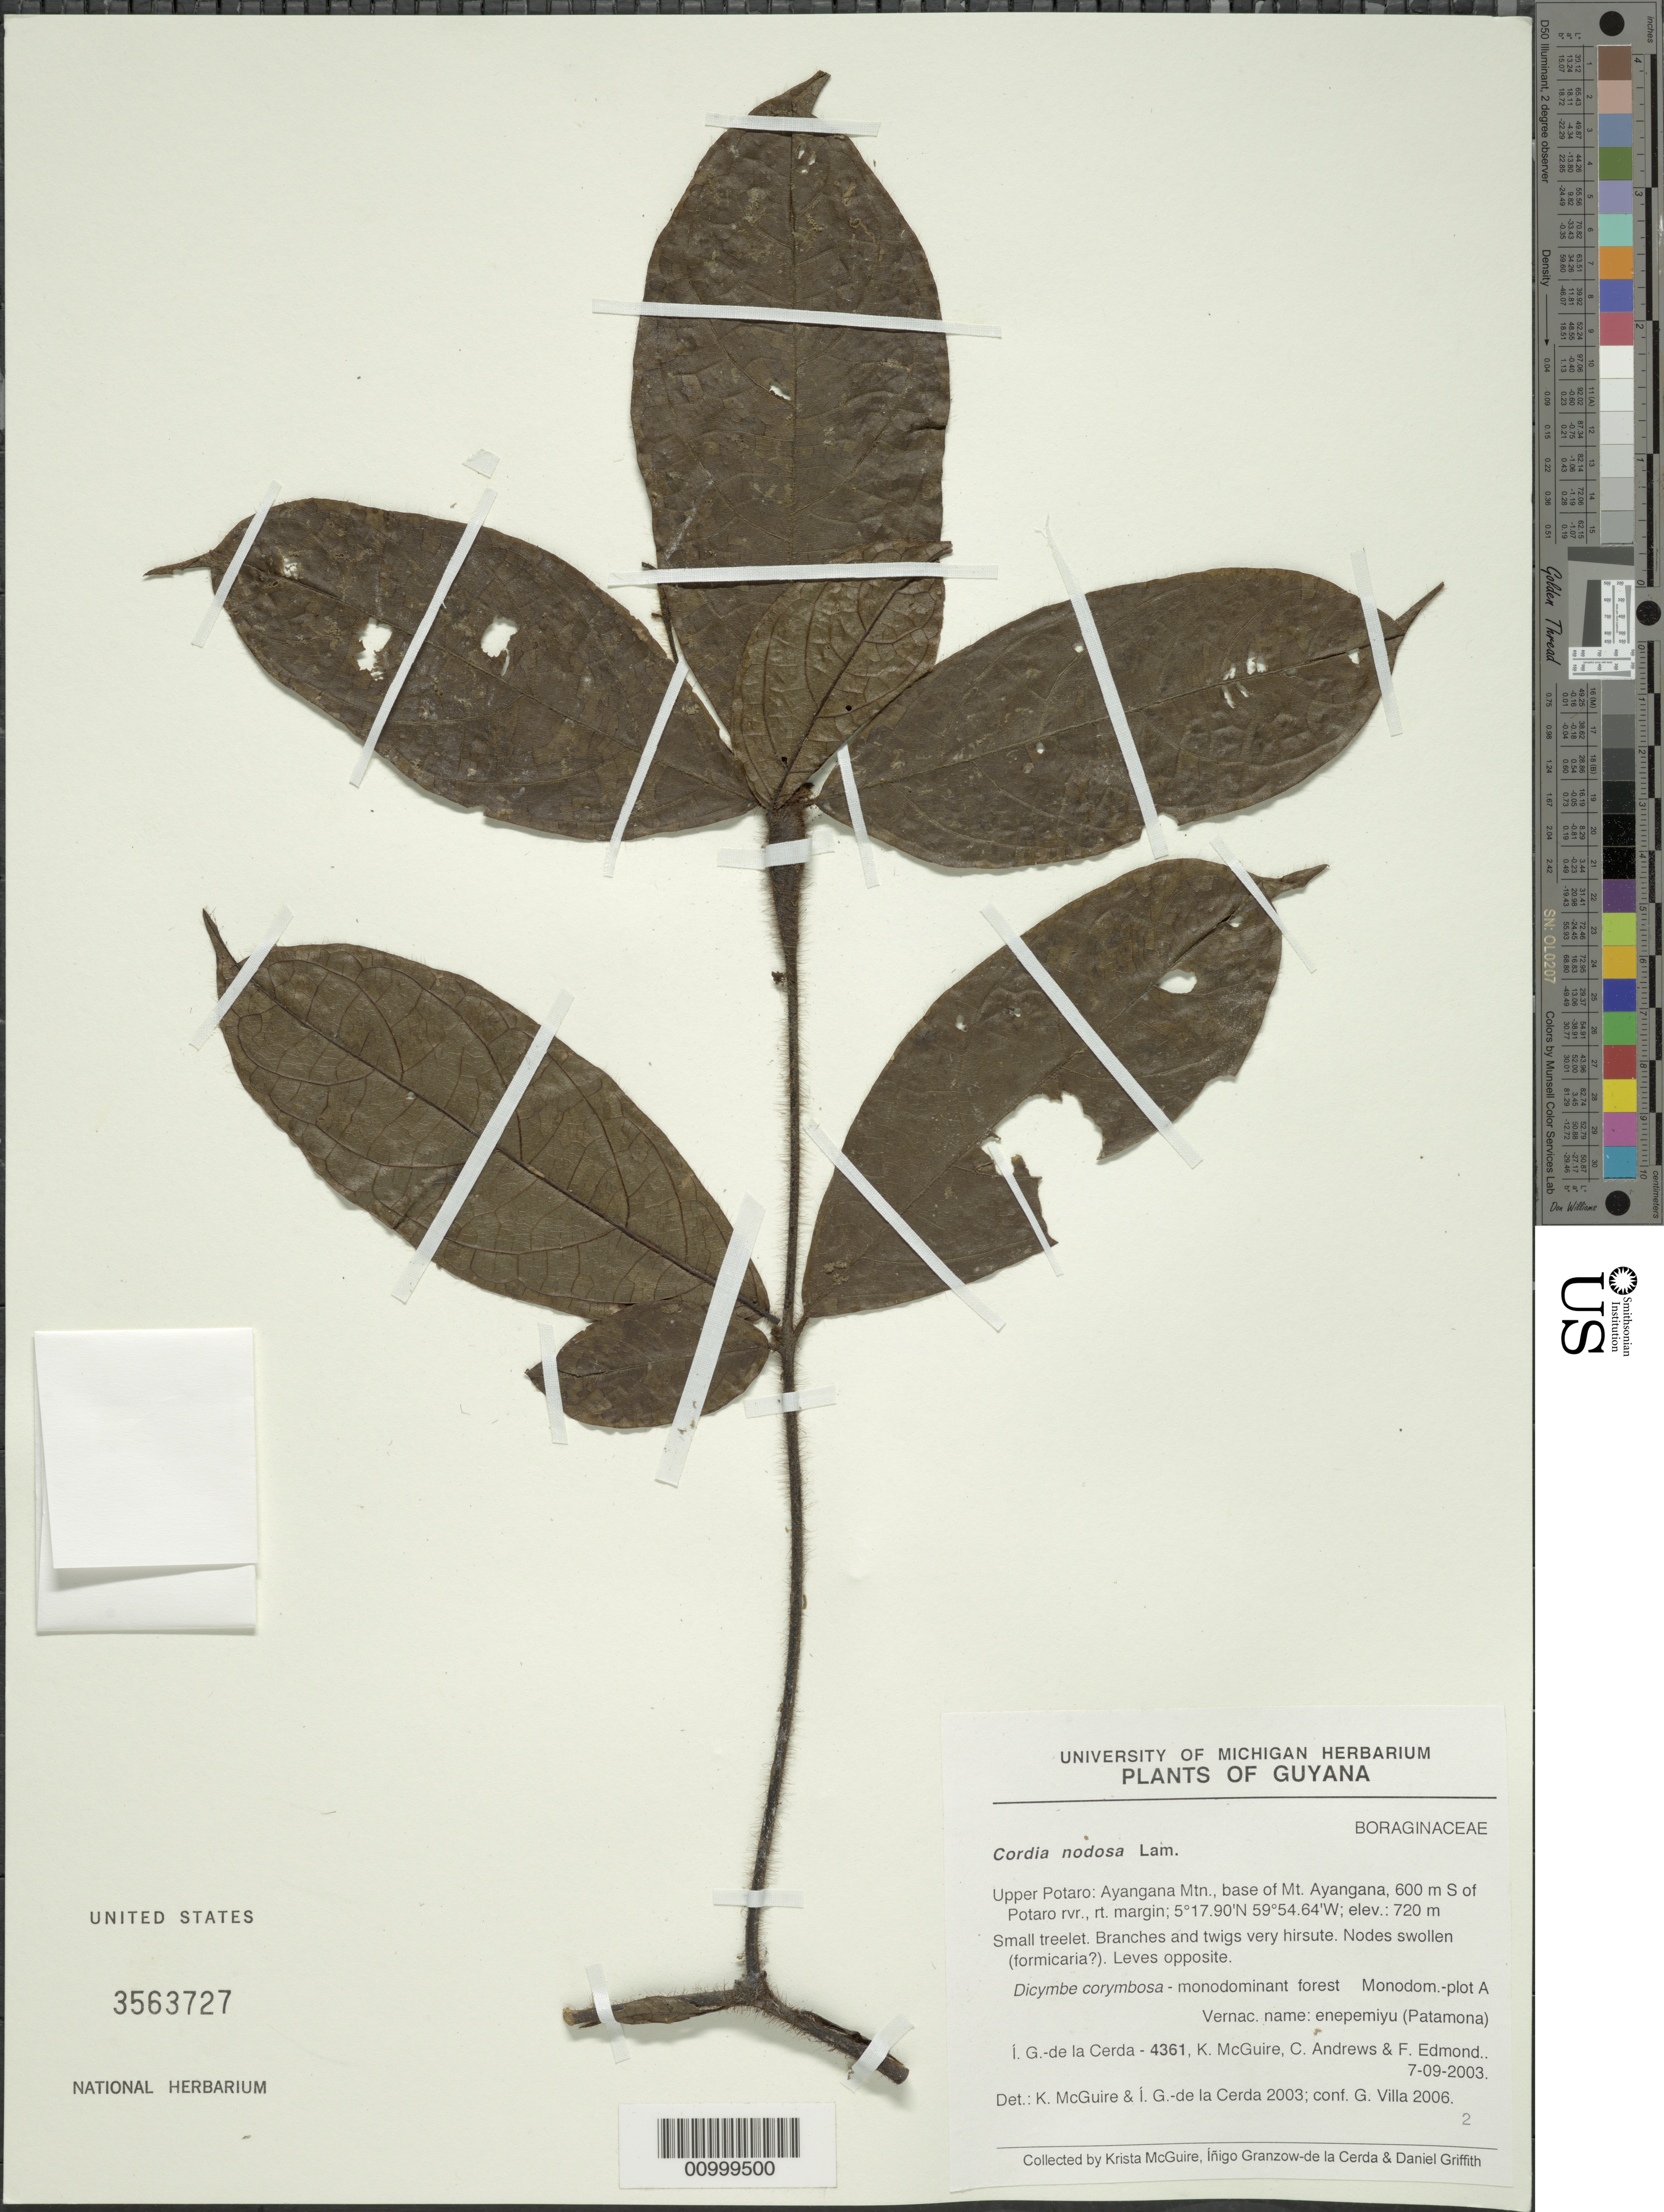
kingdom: Plantae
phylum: Tracheophyta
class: Magnoliopsida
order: Boraginales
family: Cordiaceae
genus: Cordia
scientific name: Cordia nodosa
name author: Lam.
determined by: McGuire, K.; de la Cerda, I. G.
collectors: I. de la Cerda, K. McGuire, C. Andrews & F. Edmond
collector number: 4361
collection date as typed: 9-Jul-03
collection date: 2003-07-09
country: Guyana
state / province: Potaro-Siparuni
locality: Upper Potaro: Ayangana Mtn., base of Mt. Ayangana, 2.9 km S of Potaro rvr., rt margin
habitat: (Dicymbe corymbosa-monodominant forest, plot A)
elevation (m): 720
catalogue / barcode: US 3563727